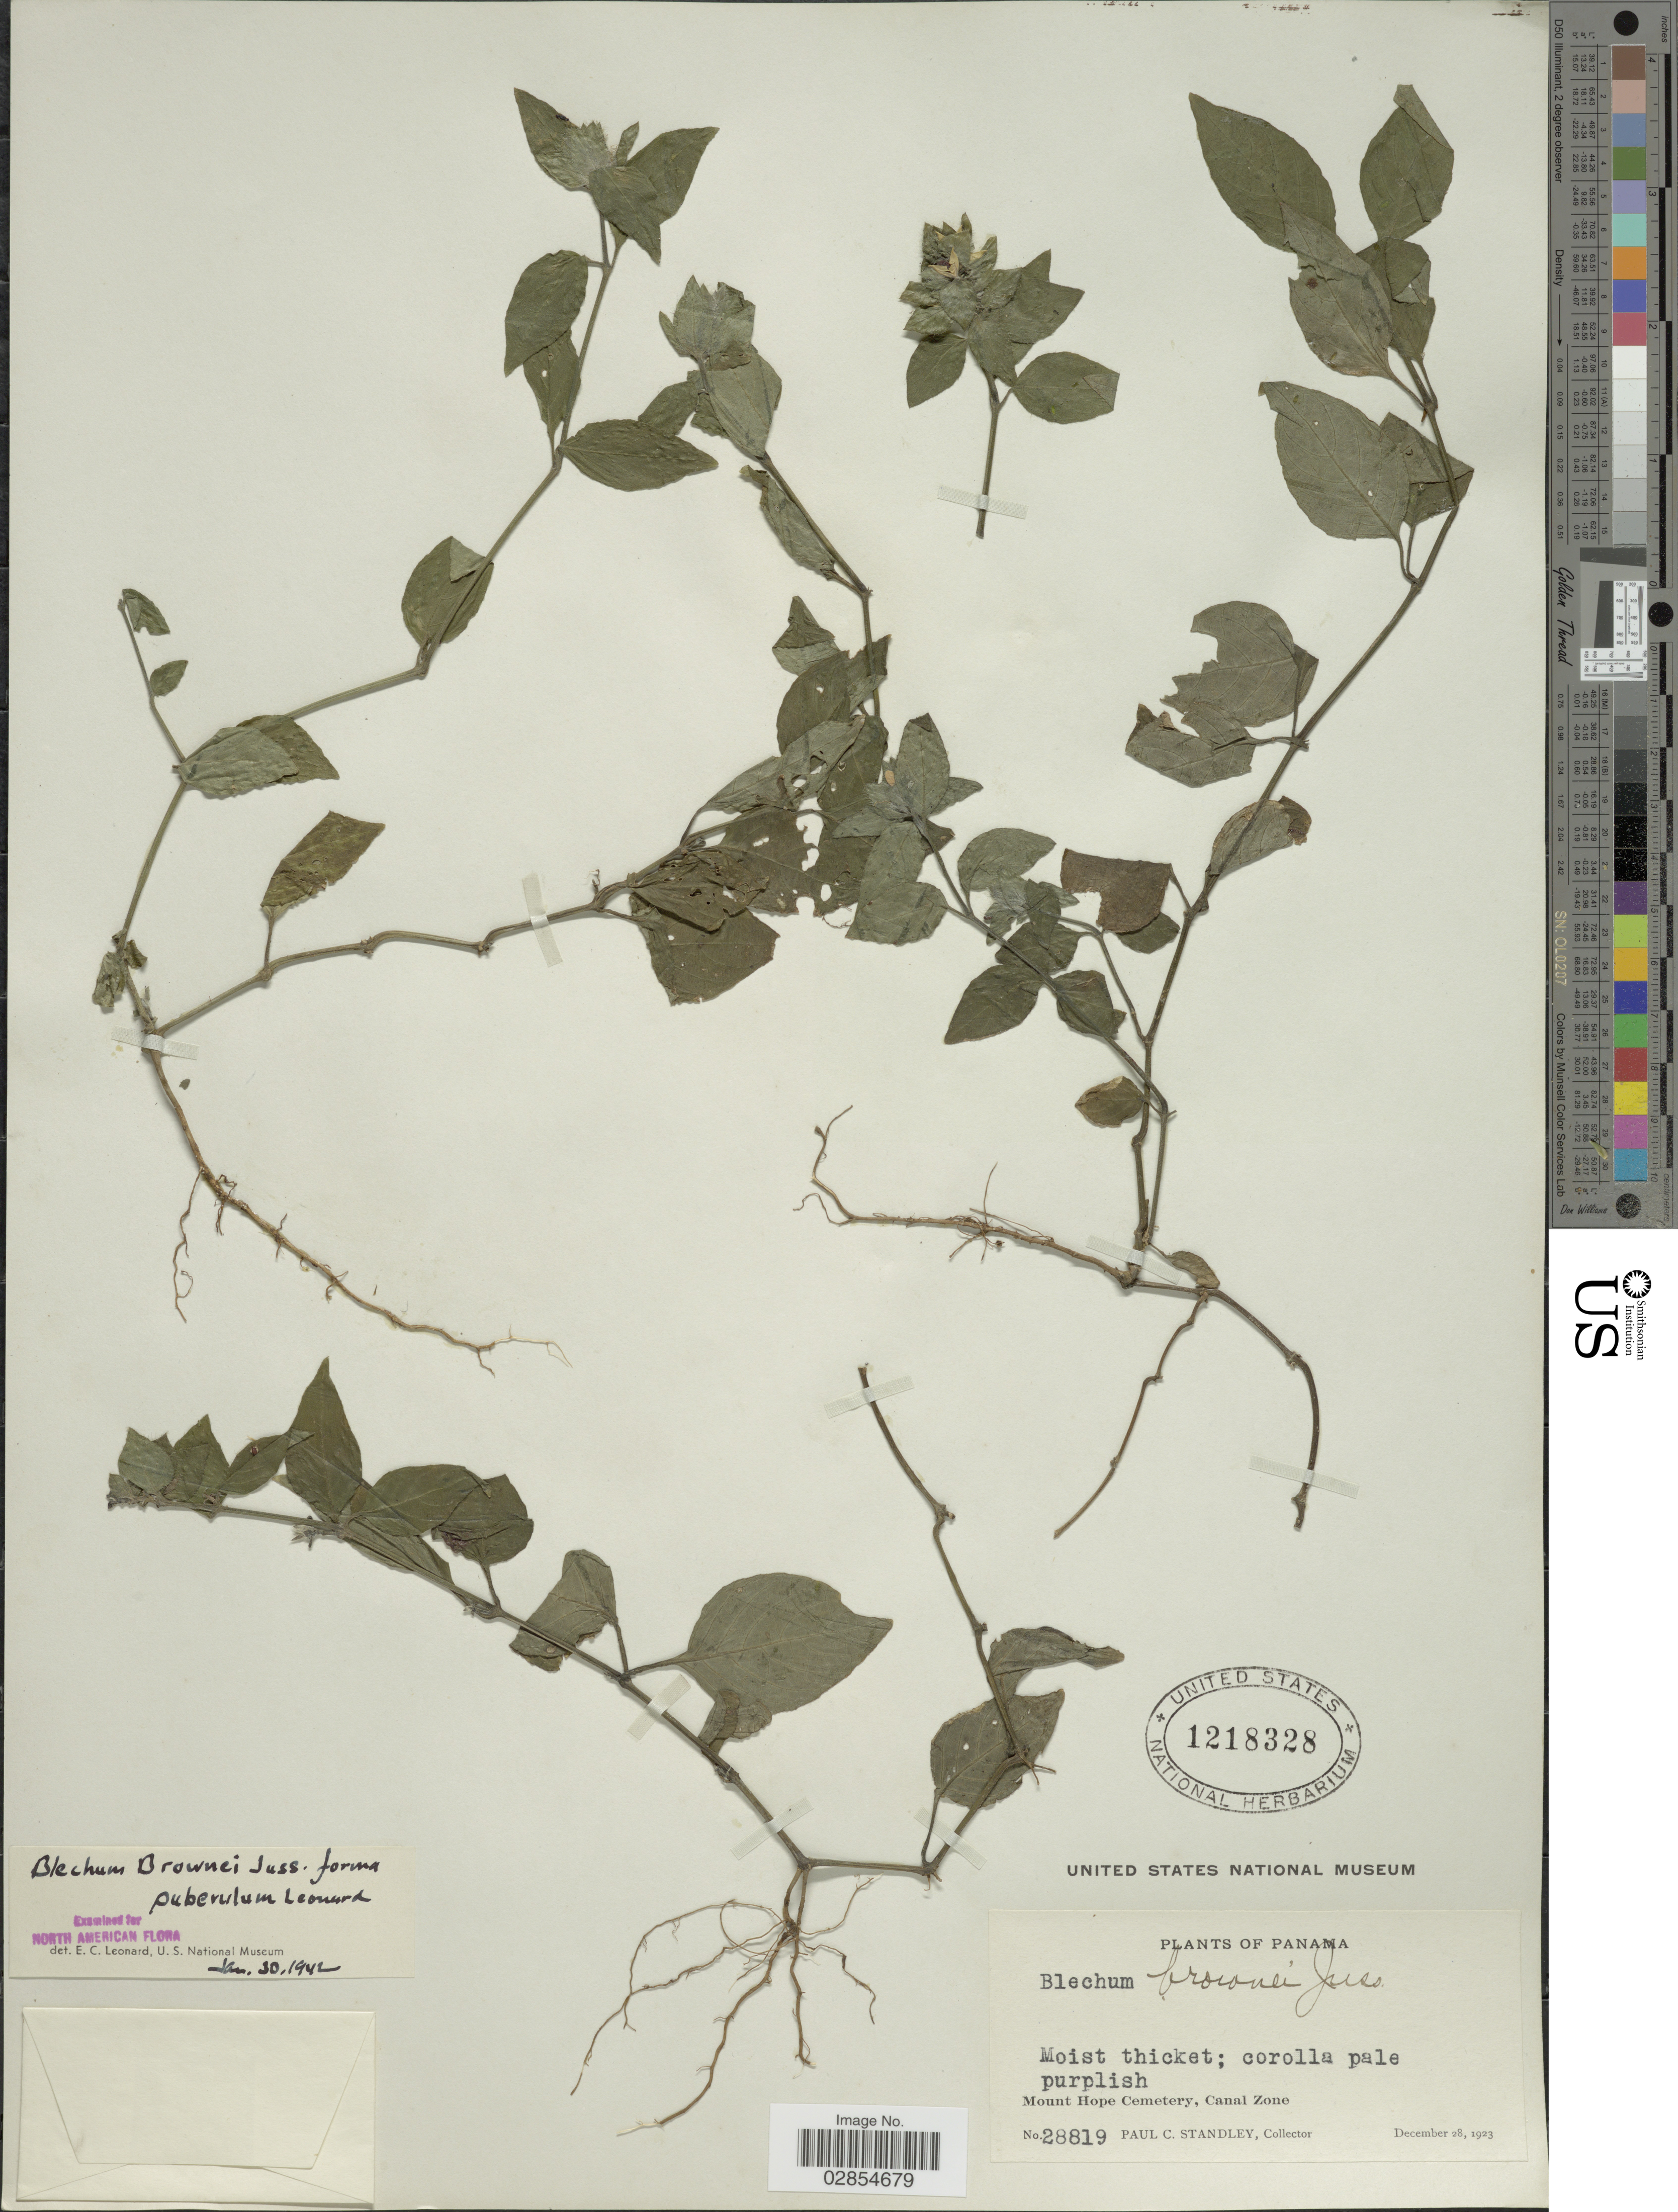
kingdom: Plantae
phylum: Tracheophyta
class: Magnoliopsida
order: Lamiales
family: Acanthaceae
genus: Blechum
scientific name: Blechum pyramidatum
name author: (Lam.) Urb.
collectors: P. C. Standley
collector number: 28819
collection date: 1923-12-28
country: Panama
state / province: Colón / Panamá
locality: Mount Hope Cemetery, Canal Zone.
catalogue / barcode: US 1218328